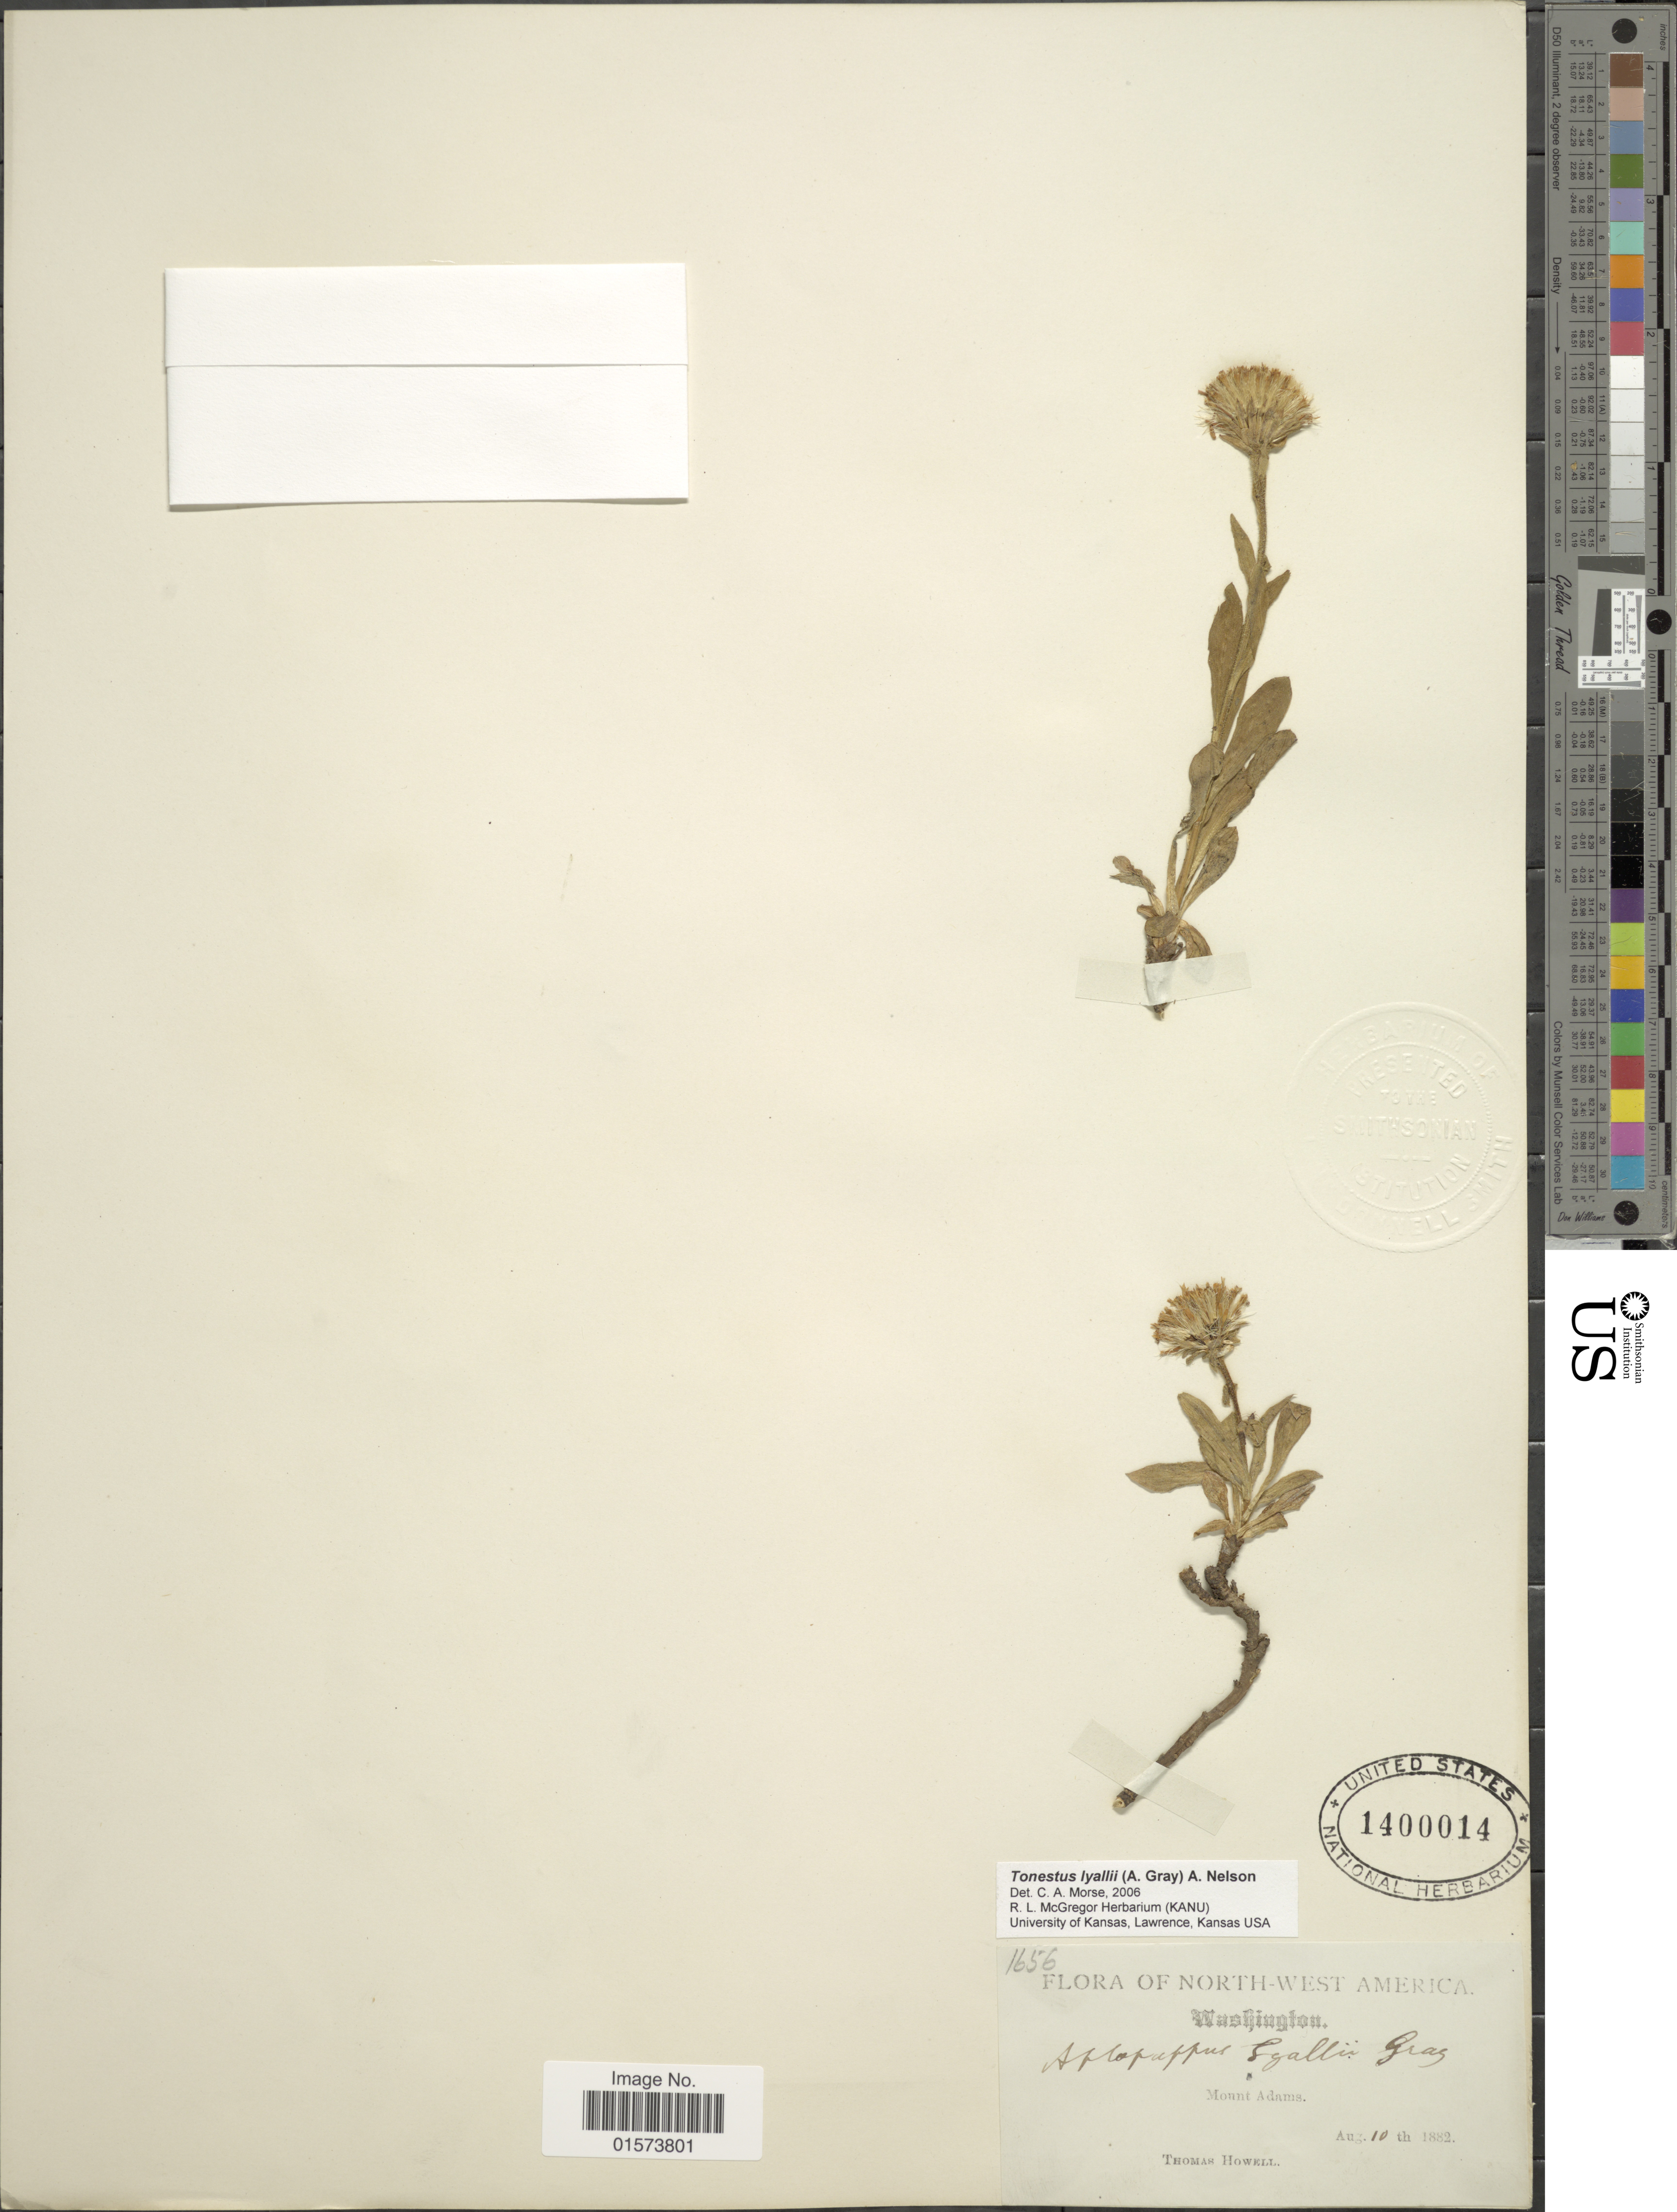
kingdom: Plantae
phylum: Tracheophyta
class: Magnoliopsida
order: Asterales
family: Asteraceae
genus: Tonestus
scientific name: Tonestus lyallii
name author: (A. Gray) A. Nelson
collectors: T. Howell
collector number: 1656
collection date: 1882-08-10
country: United States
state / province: Washington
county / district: Yakima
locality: North-West America, Mount Adams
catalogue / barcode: US 1400014